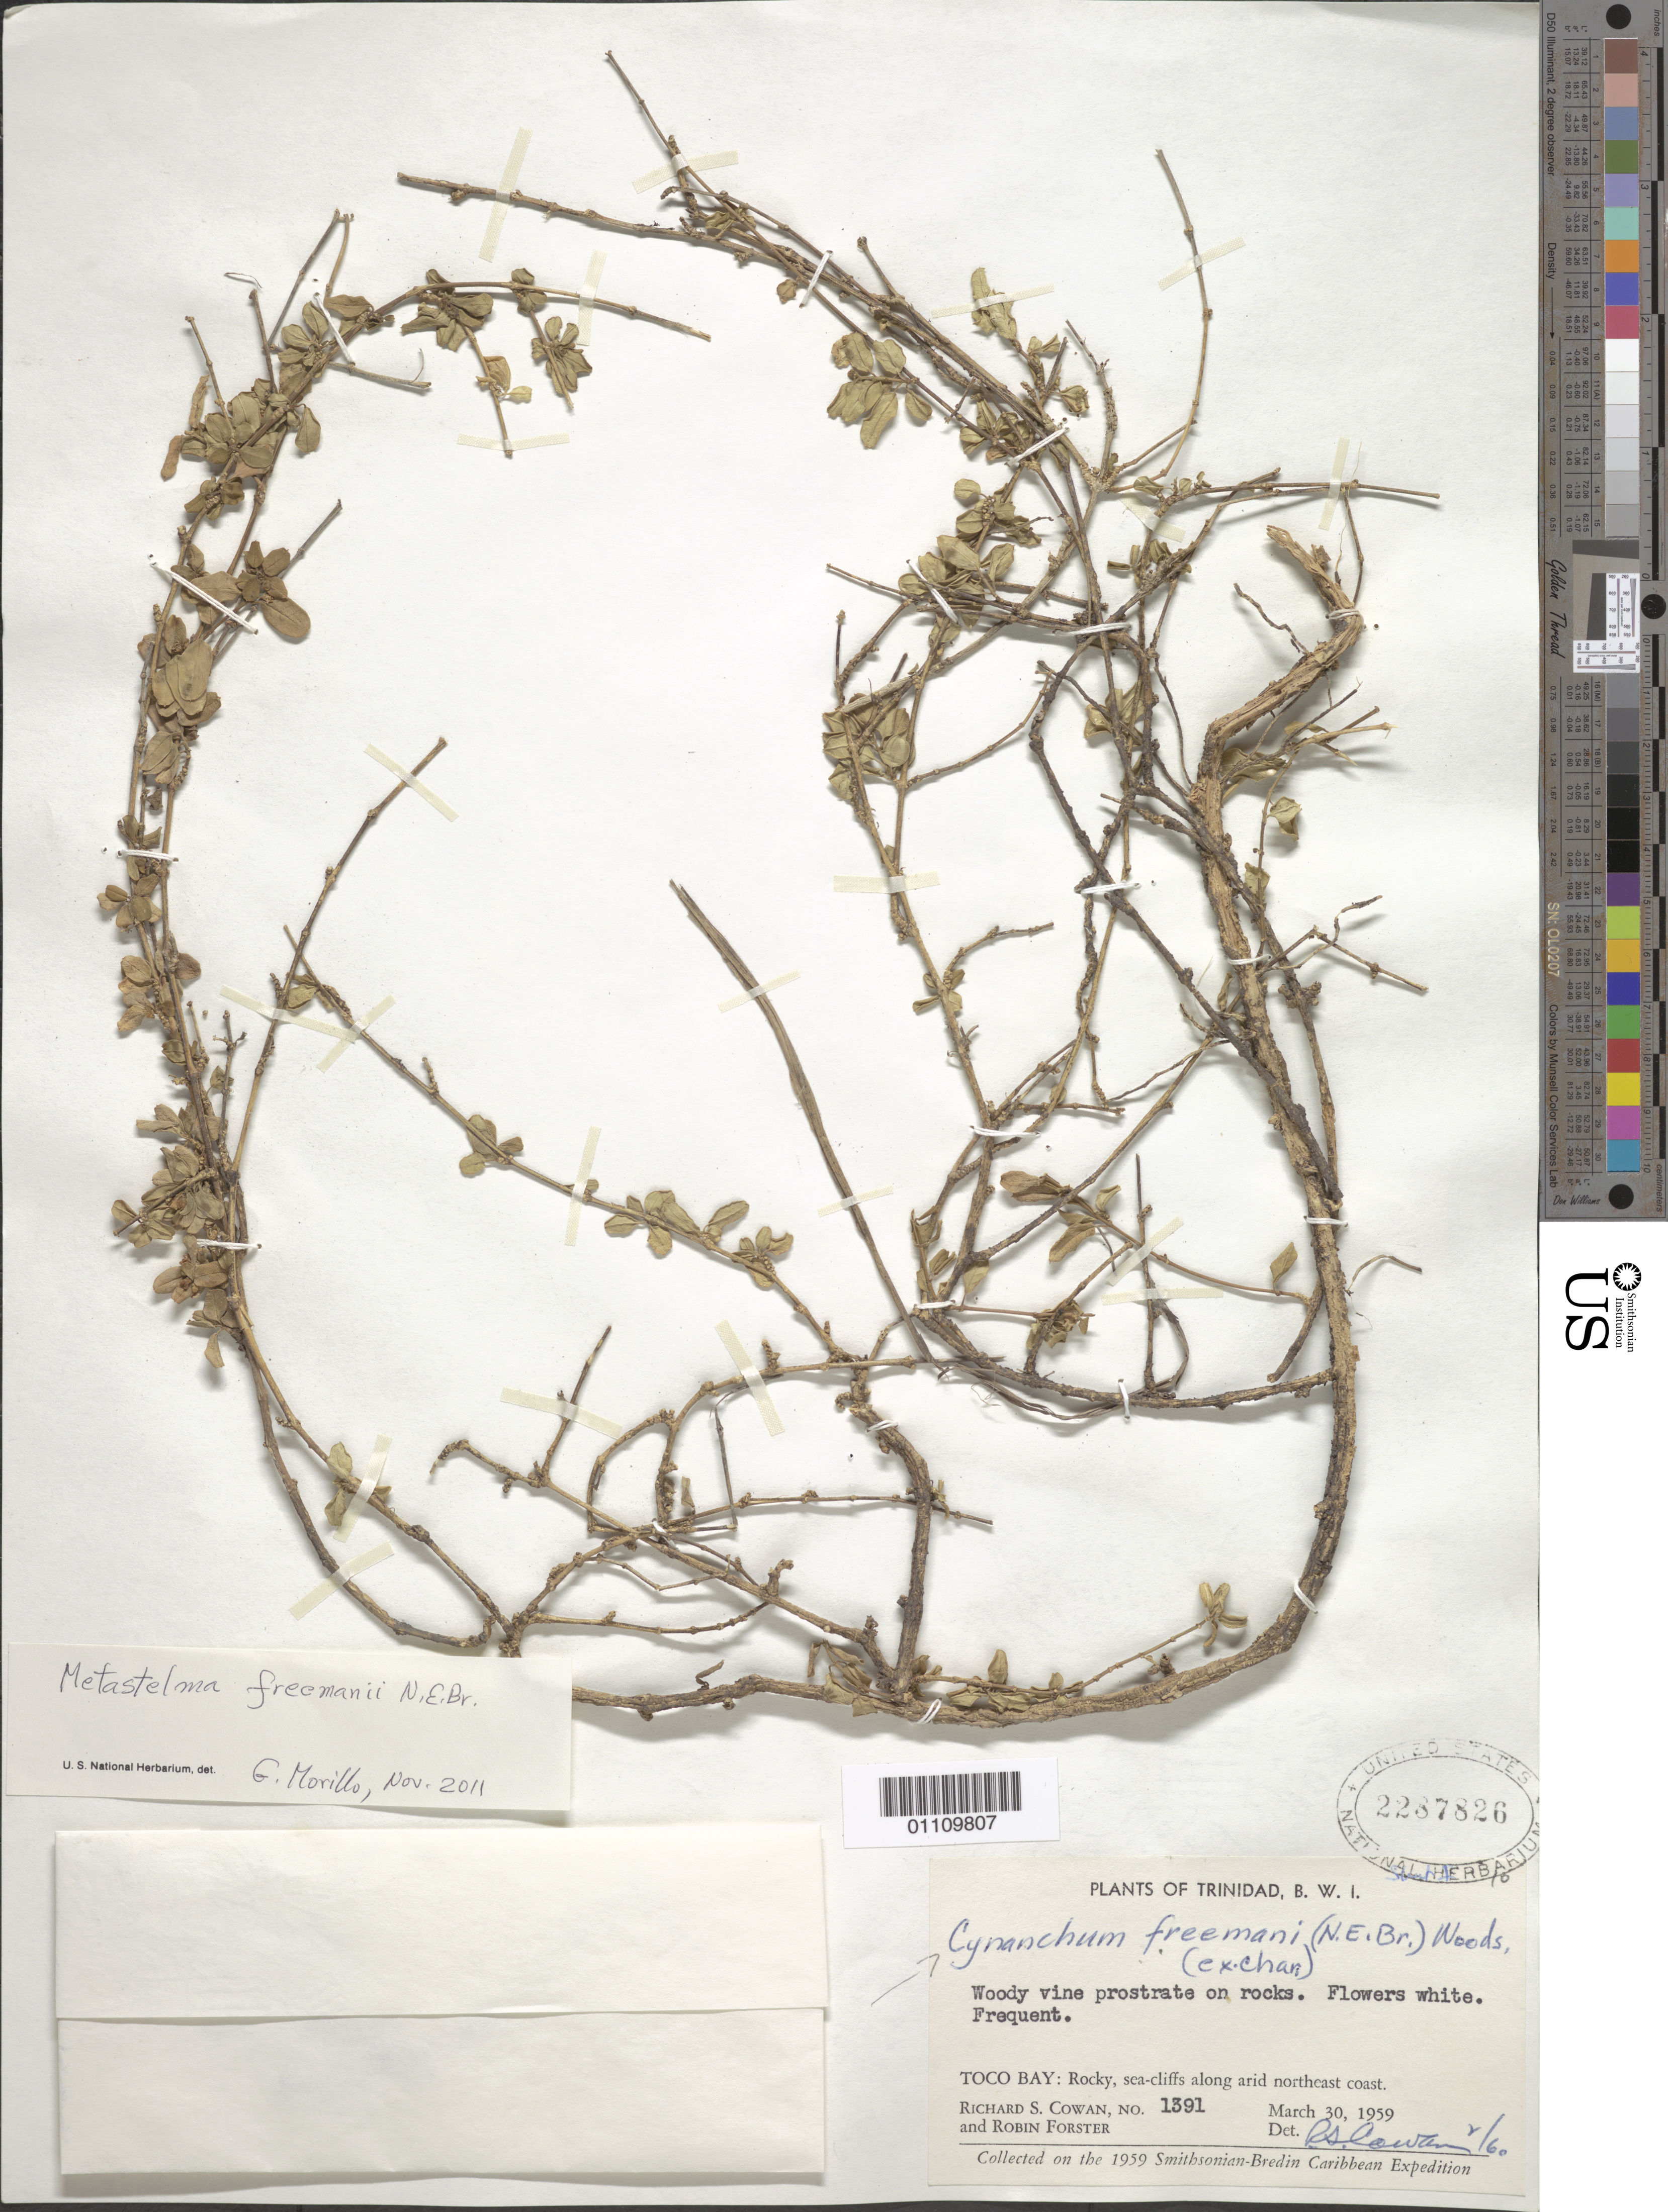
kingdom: Plantae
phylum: Tracheophyta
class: Magnoliopsida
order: Gentianales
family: Apocynaceae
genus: Cynanchum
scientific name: Cynanchum freemani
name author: (N.E. Br.) Woodson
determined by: Cowan, R. S.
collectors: R. S. Cowan & R. Forster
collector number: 1391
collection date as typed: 30 Mar 1959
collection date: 1959-03-30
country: Trinidad and Tobago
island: Trinidad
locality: Taco Bay, NE coast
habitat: Rocky, sea-cliffs along arid NE coast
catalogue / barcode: US 2287826